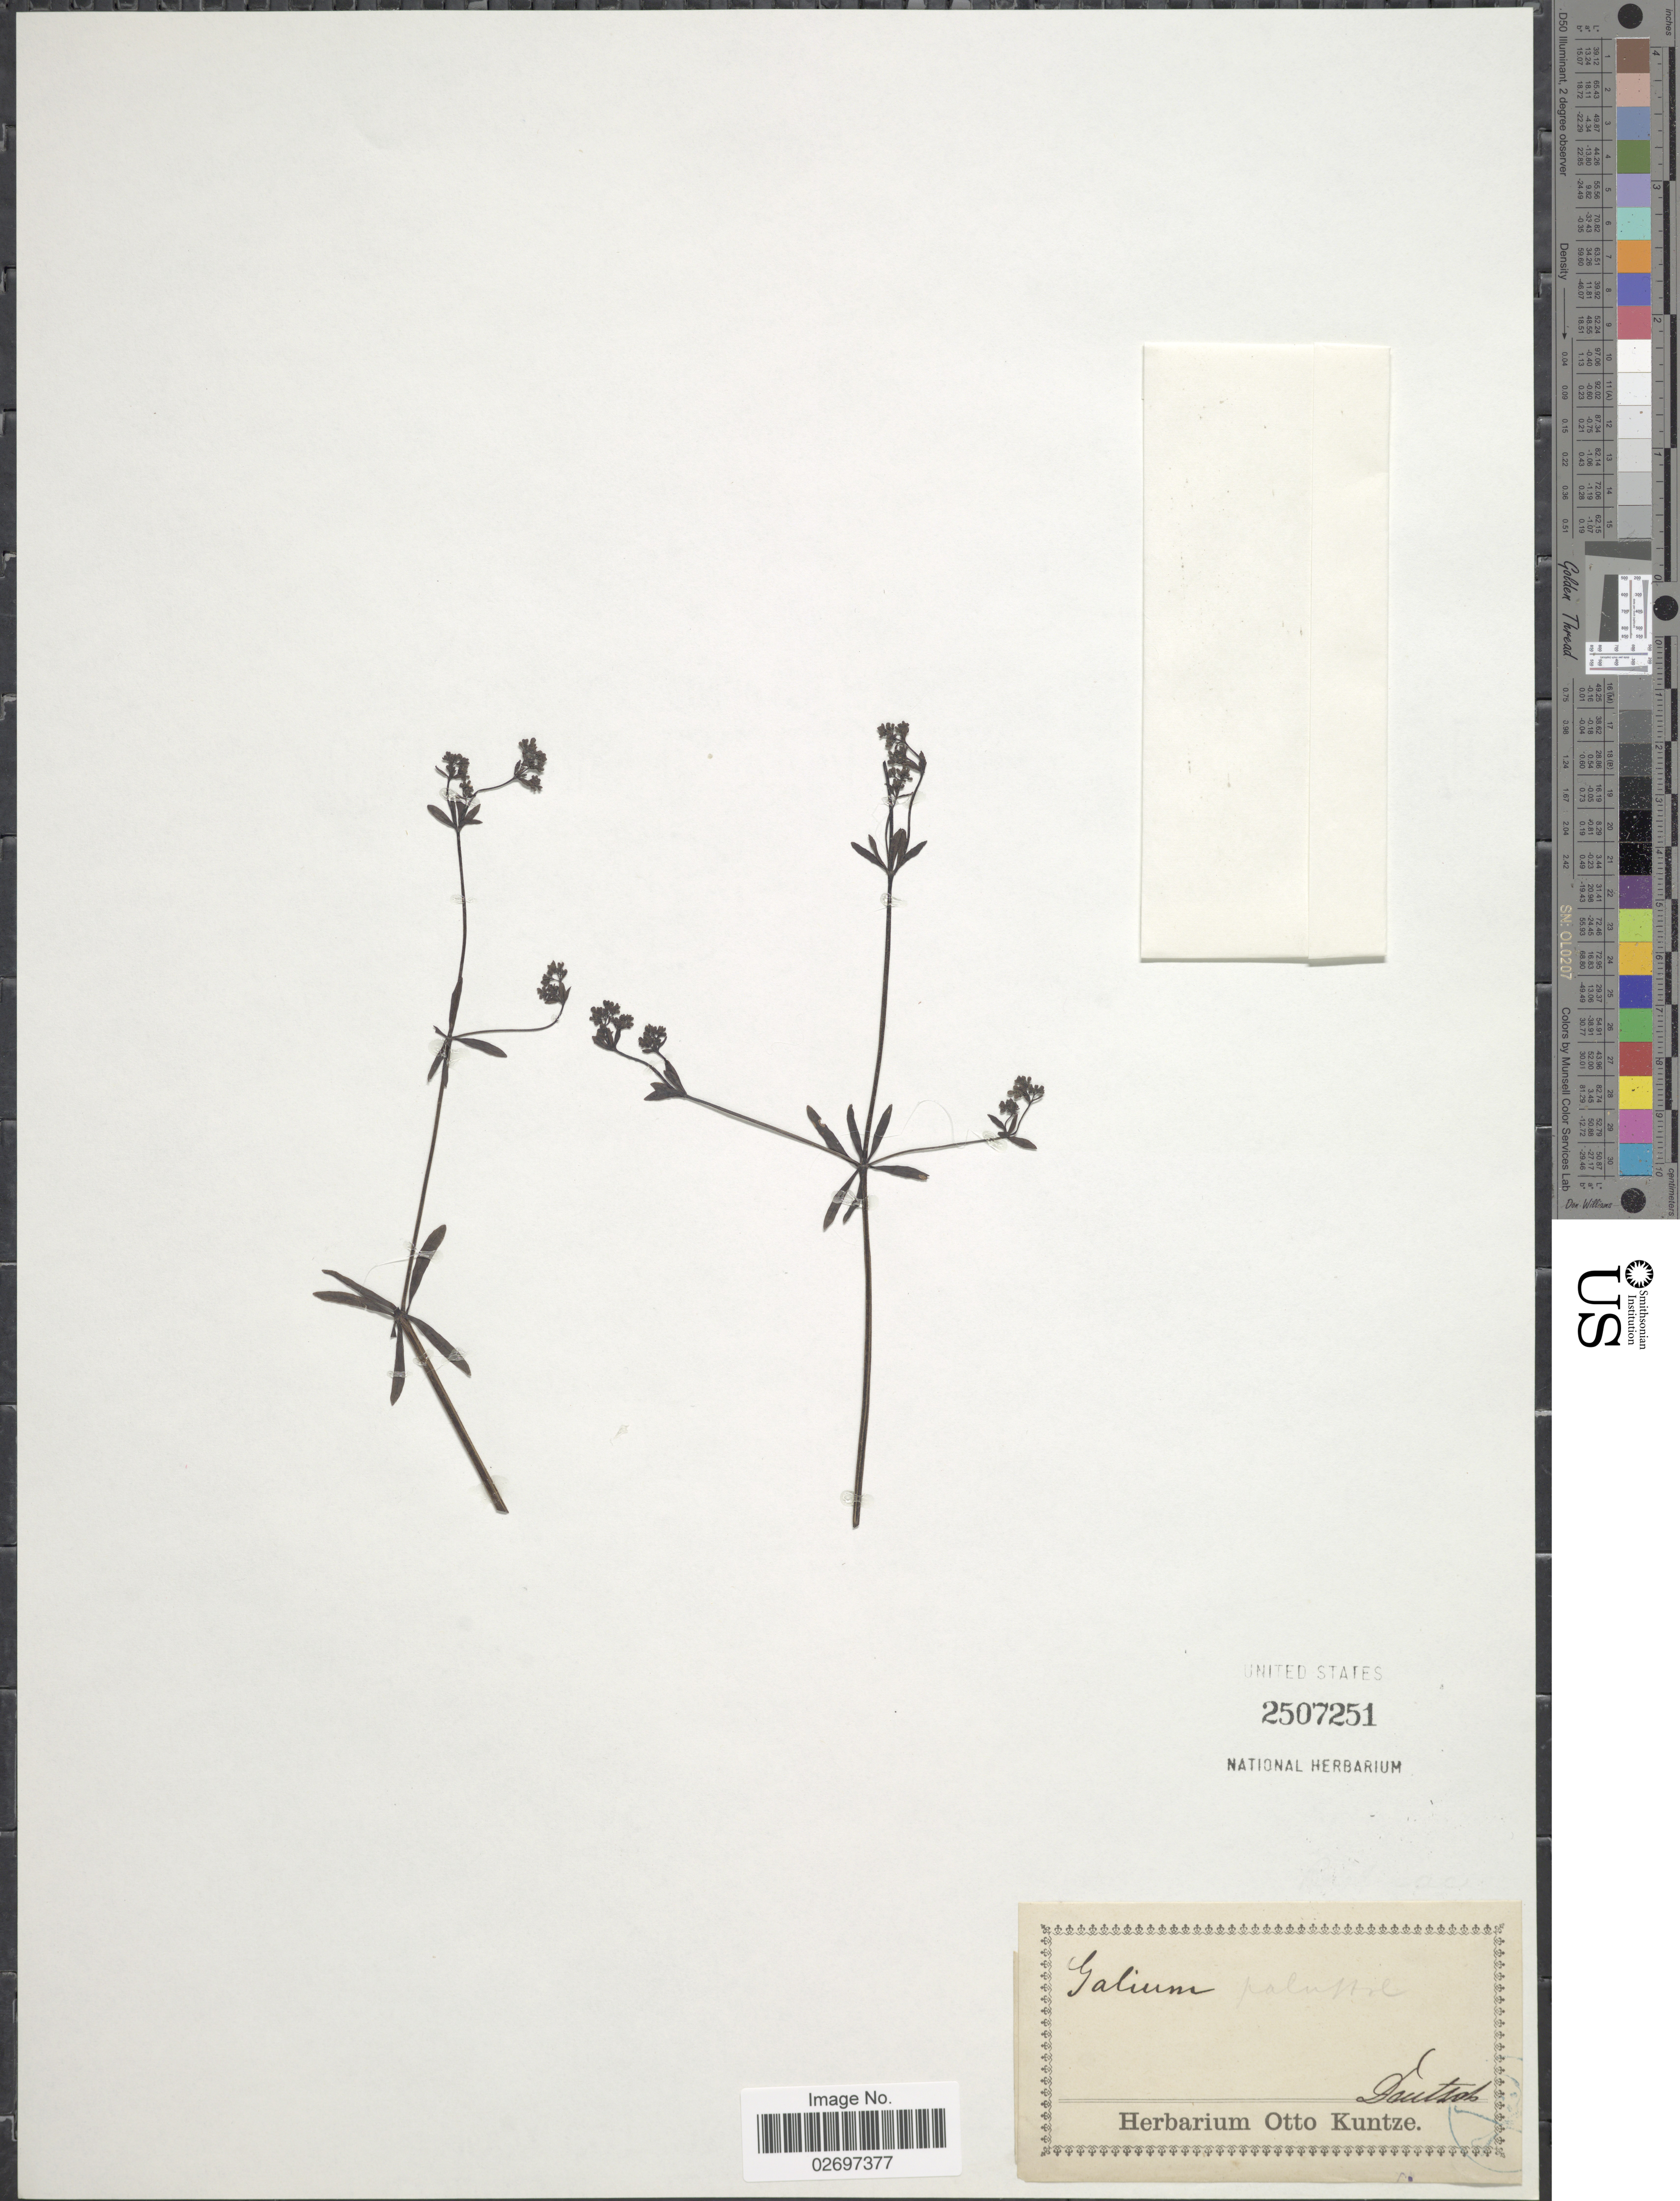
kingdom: Plantae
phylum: Tracheophyta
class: Magnoliopsida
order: Gentianales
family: Rubiaceae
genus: Galium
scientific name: Galium palustre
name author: L.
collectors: ex herb. Otto Kuntze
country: Germany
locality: Deutsch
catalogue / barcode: US 2507251